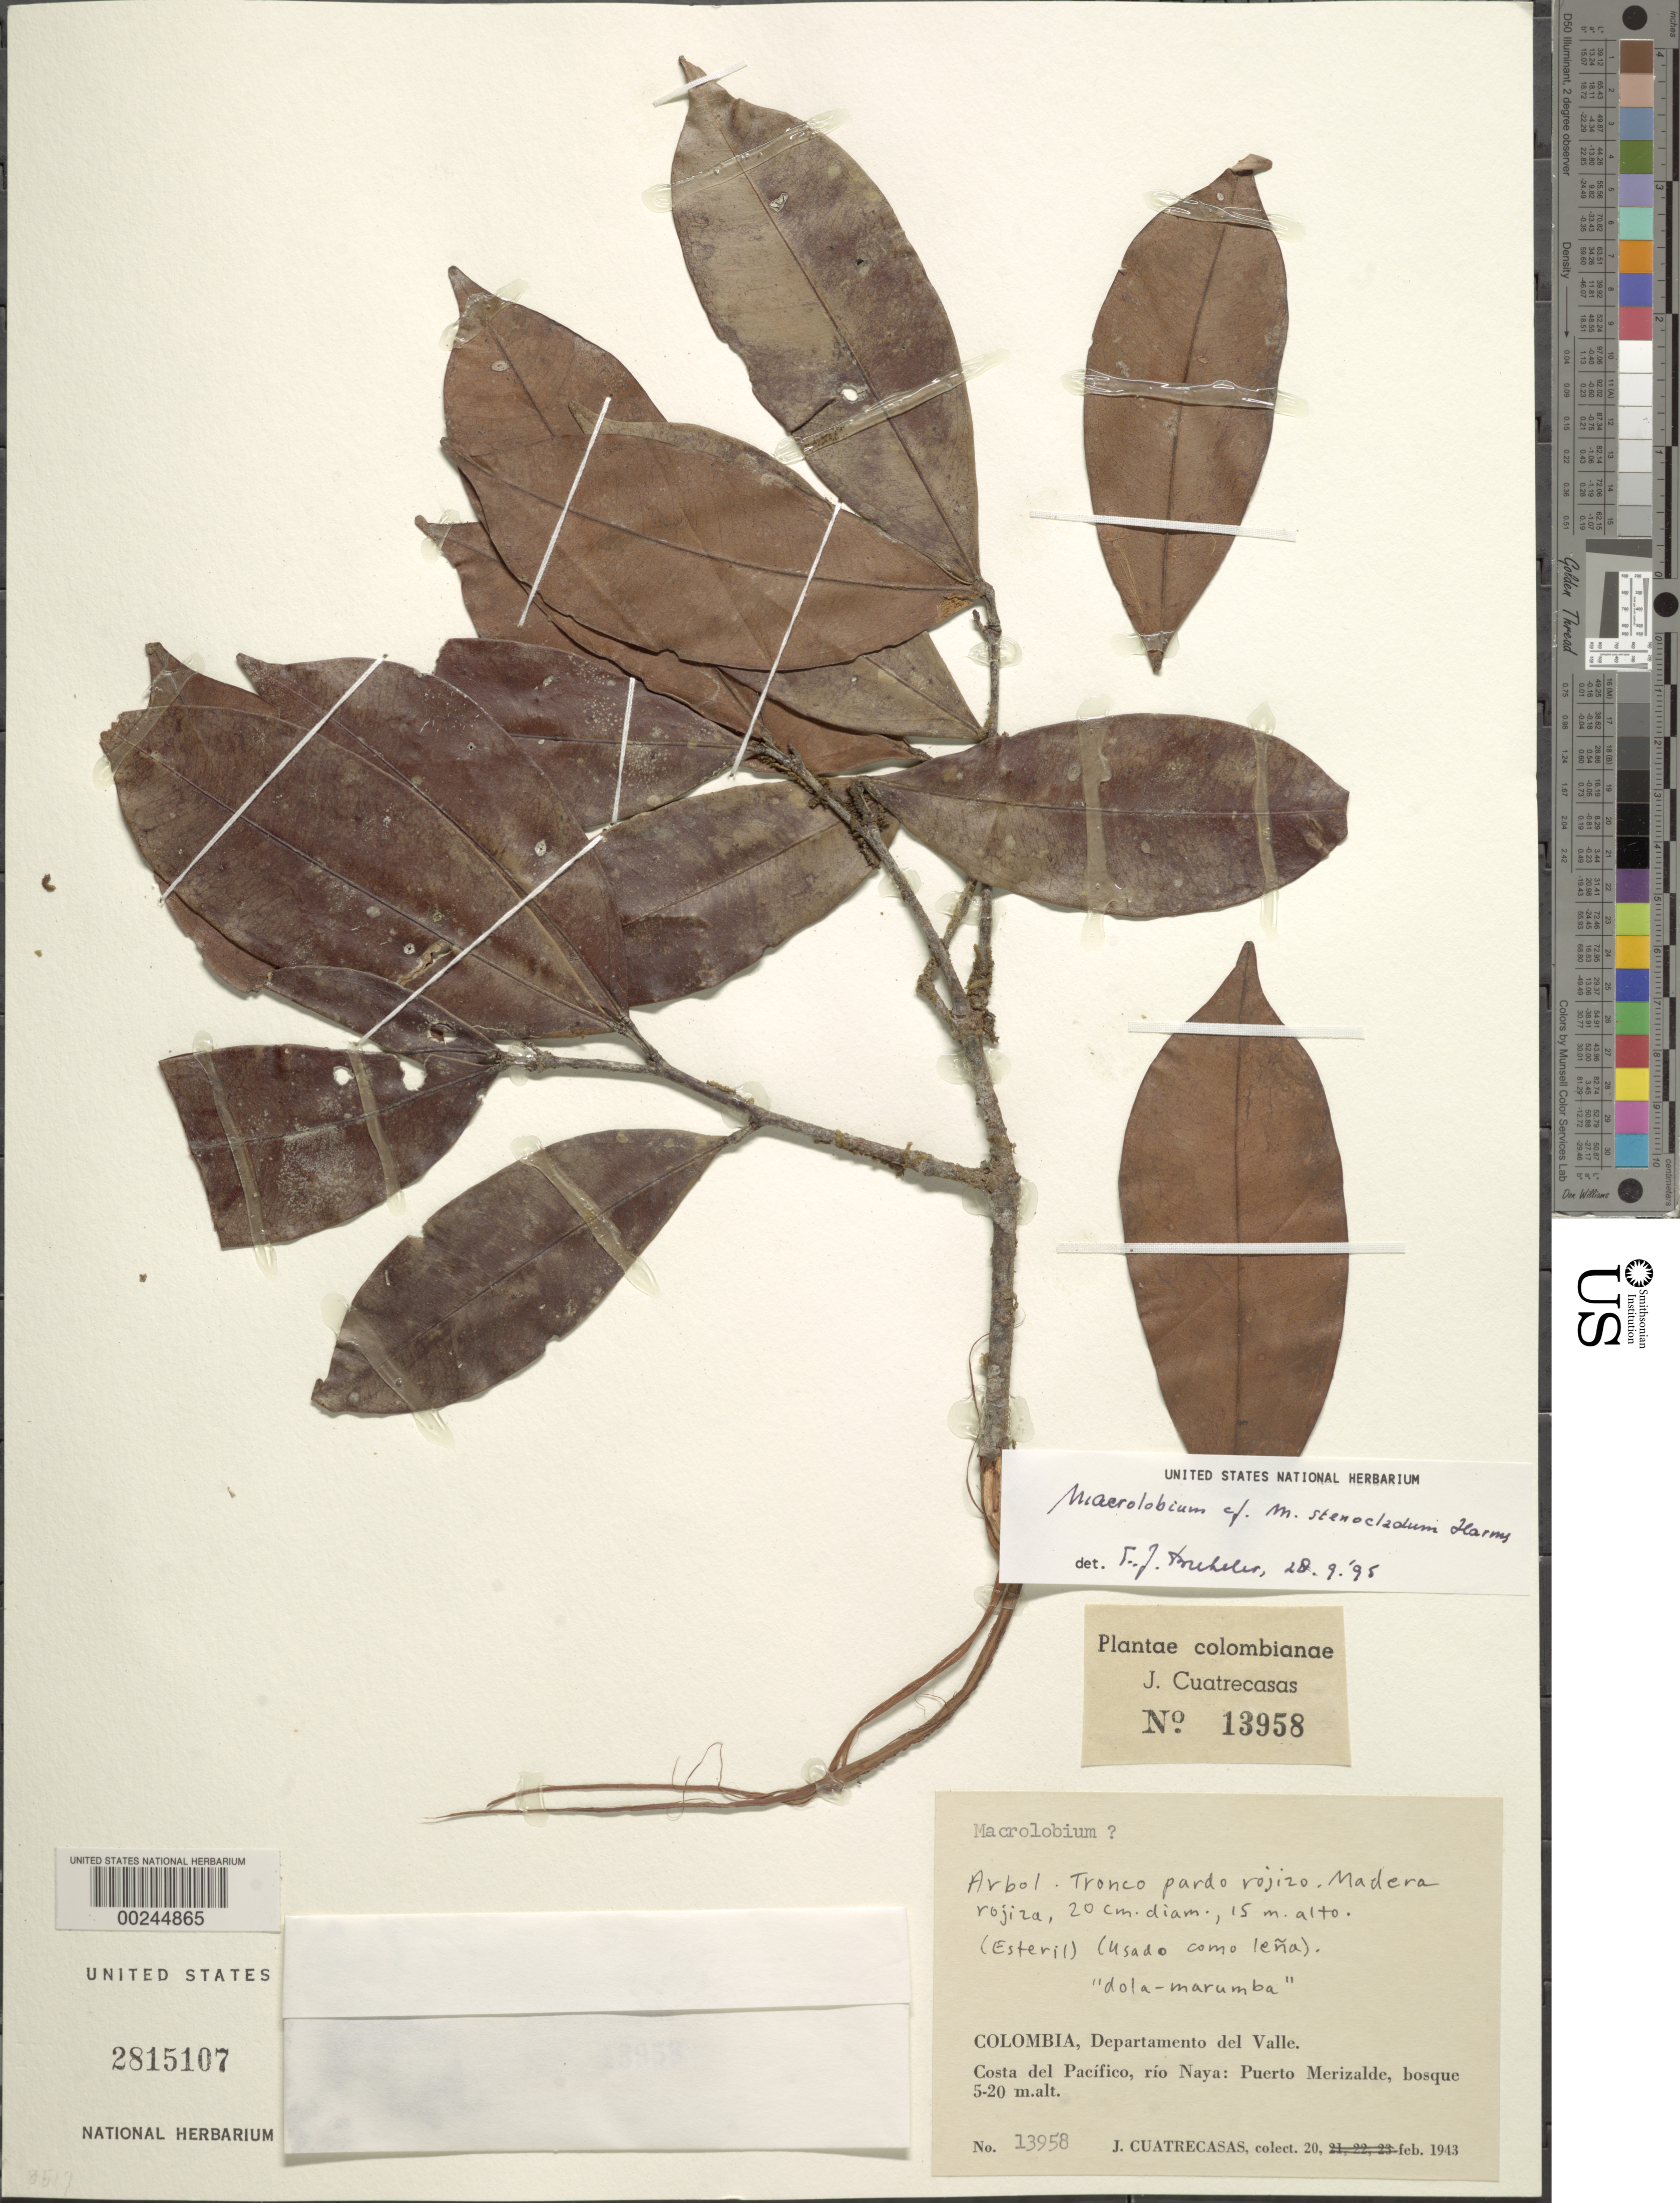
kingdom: Plantae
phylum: Tracheophyta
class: Magnoliopsida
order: Fabales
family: Fabaceae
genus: Macrolobium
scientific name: Macrolobium sp. nov.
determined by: Trujillo, A. M.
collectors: J. Cuatrecasas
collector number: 13958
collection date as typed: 20 Feb 1943 to 23 Feb 1943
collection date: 1943-02-20/1943-02-23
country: Colombia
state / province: Valle del Cauca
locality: Pacific Coast, Rio naya: Puerto Merizalde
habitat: Forest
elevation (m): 5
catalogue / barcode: US 2815107